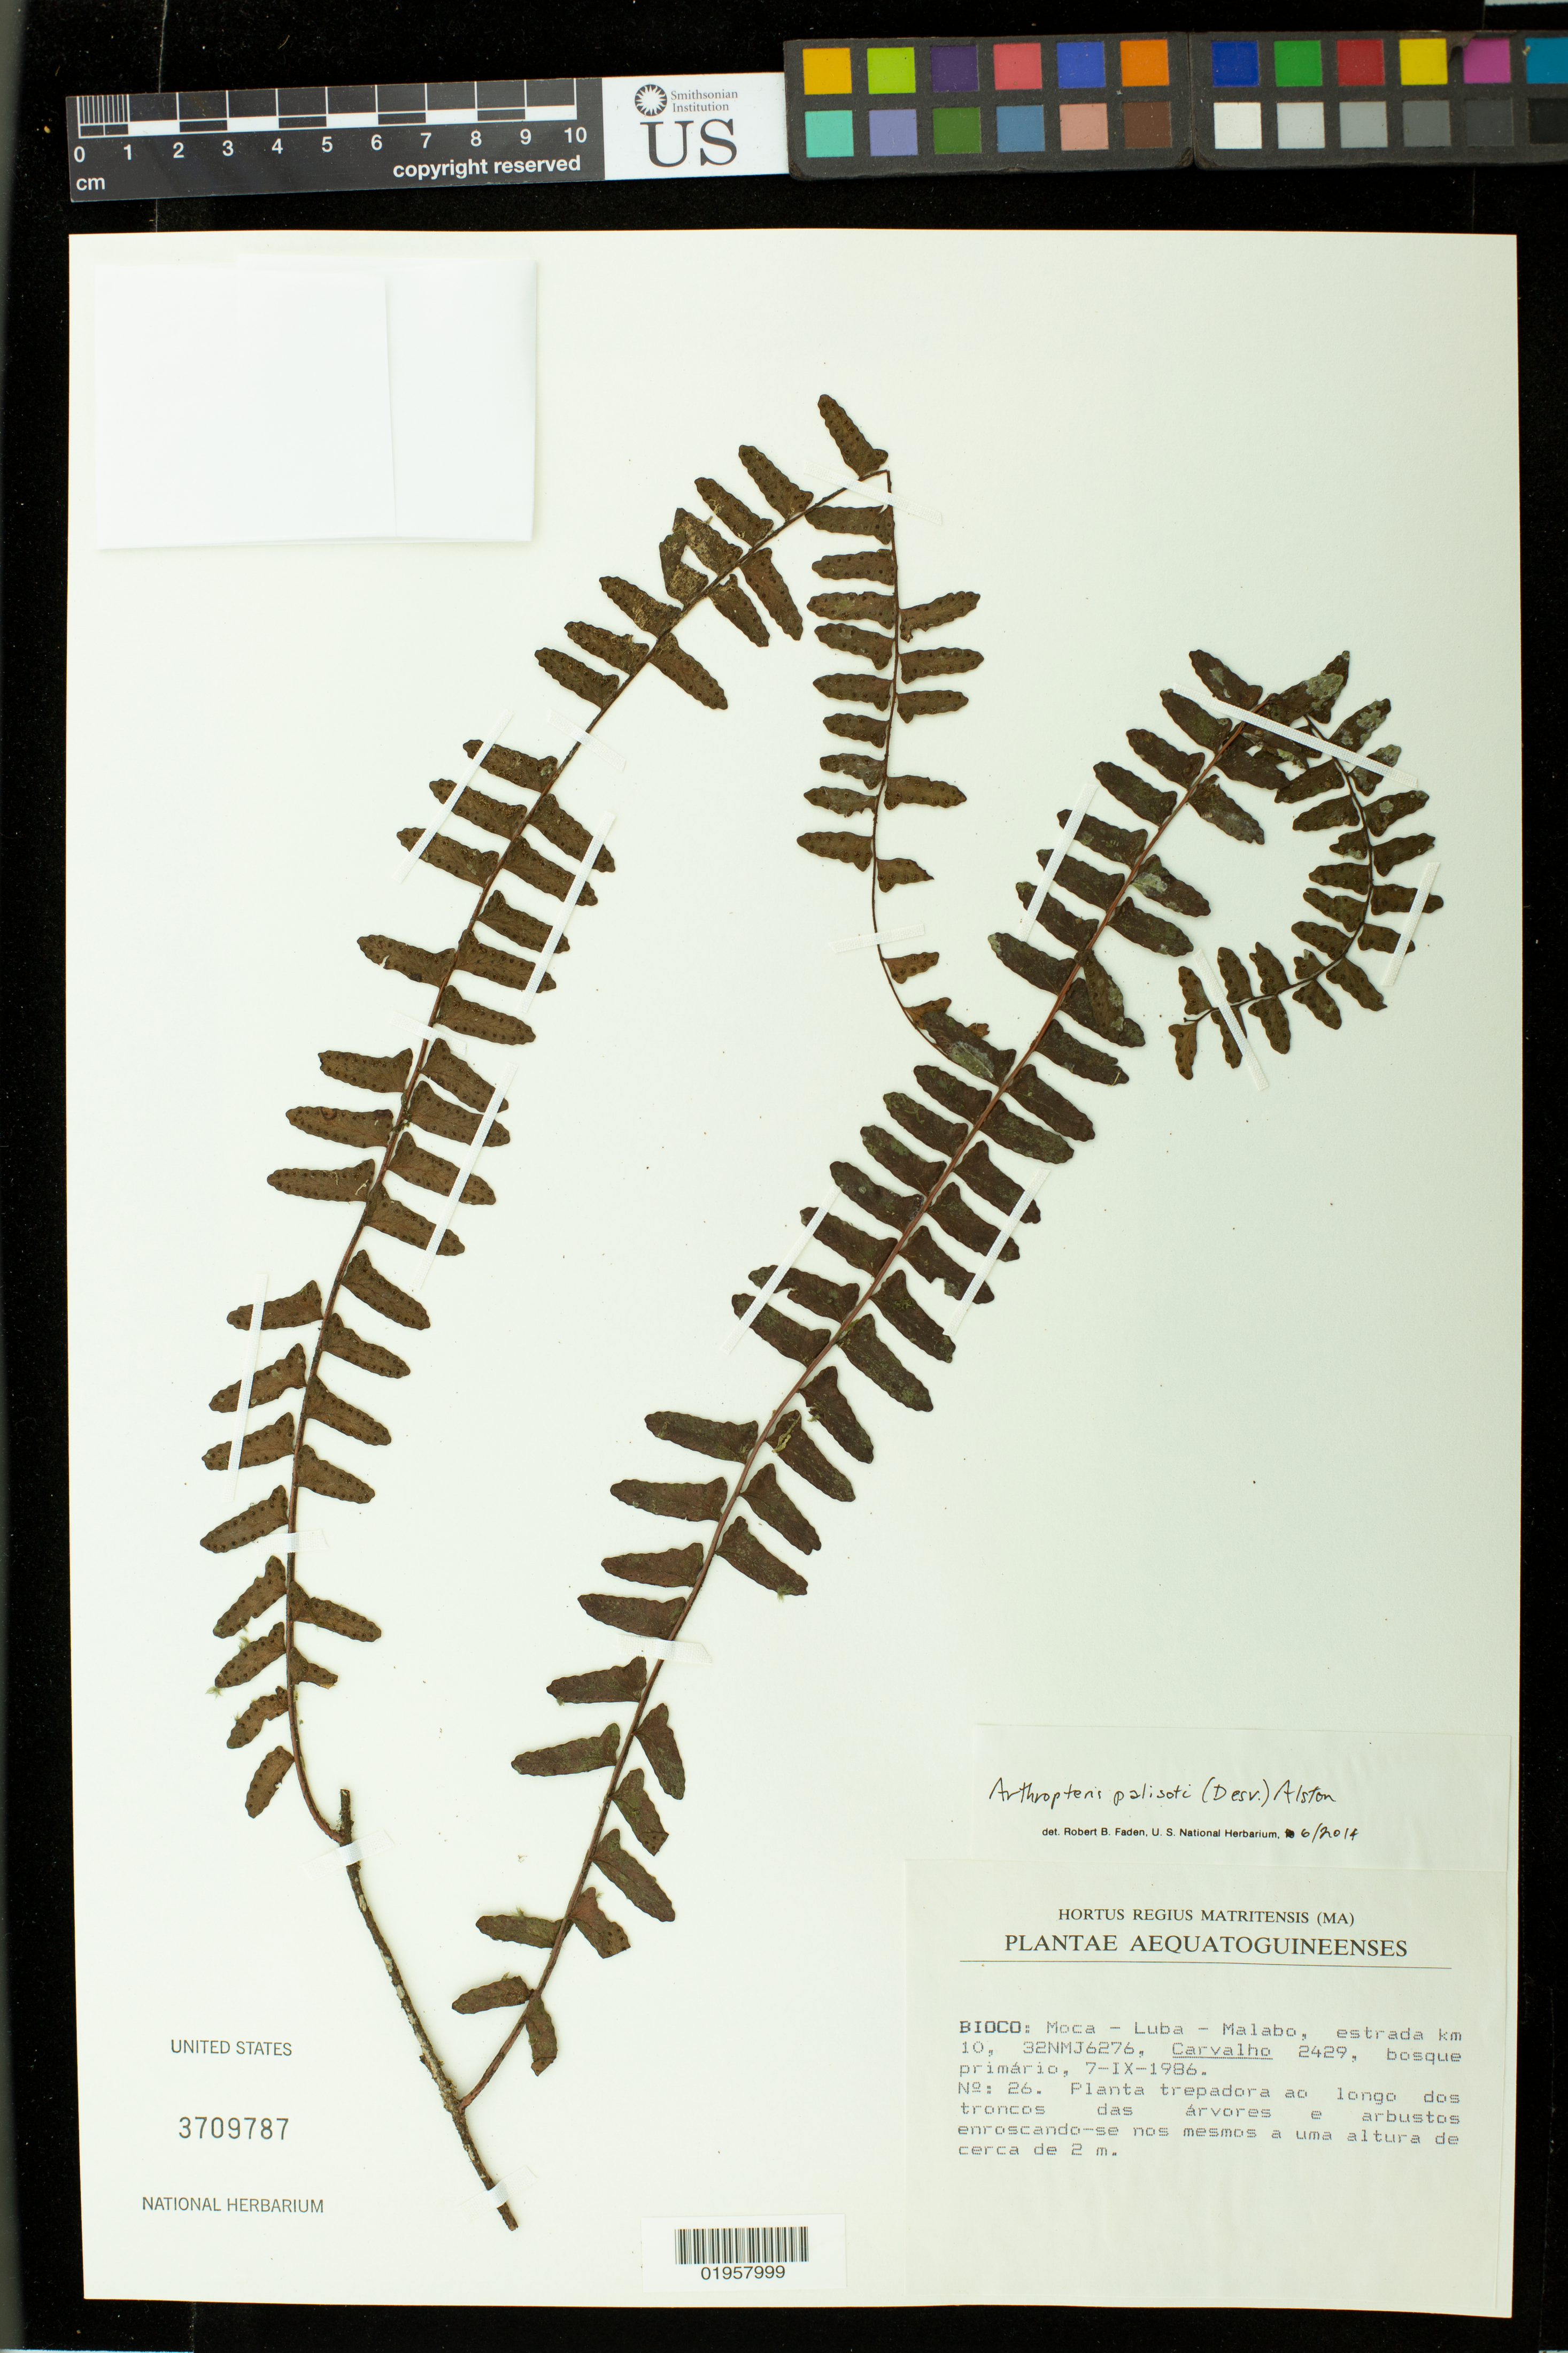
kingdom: Plantae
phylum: Tracheophyta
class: Polypodiopsida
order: Polypodiales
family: Tectariaceae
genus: Arthropteris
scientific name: Arthropteris palisotii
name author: (Desv.) Alston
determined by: Faden, Robert B., (US), Smithsonian Institution - National Museum of Natural History (UNITED STATES)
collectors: -- Carvalho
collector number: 2429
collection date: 1986-09-07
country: Equatorial Guinea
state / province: Bioko Norte / Bioko Sur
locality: Bioco [Bioko]: Moca - Luba - Malabo, estrada km 10, 32NMJ6276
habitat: Bosque primário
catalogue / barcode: US 3709787